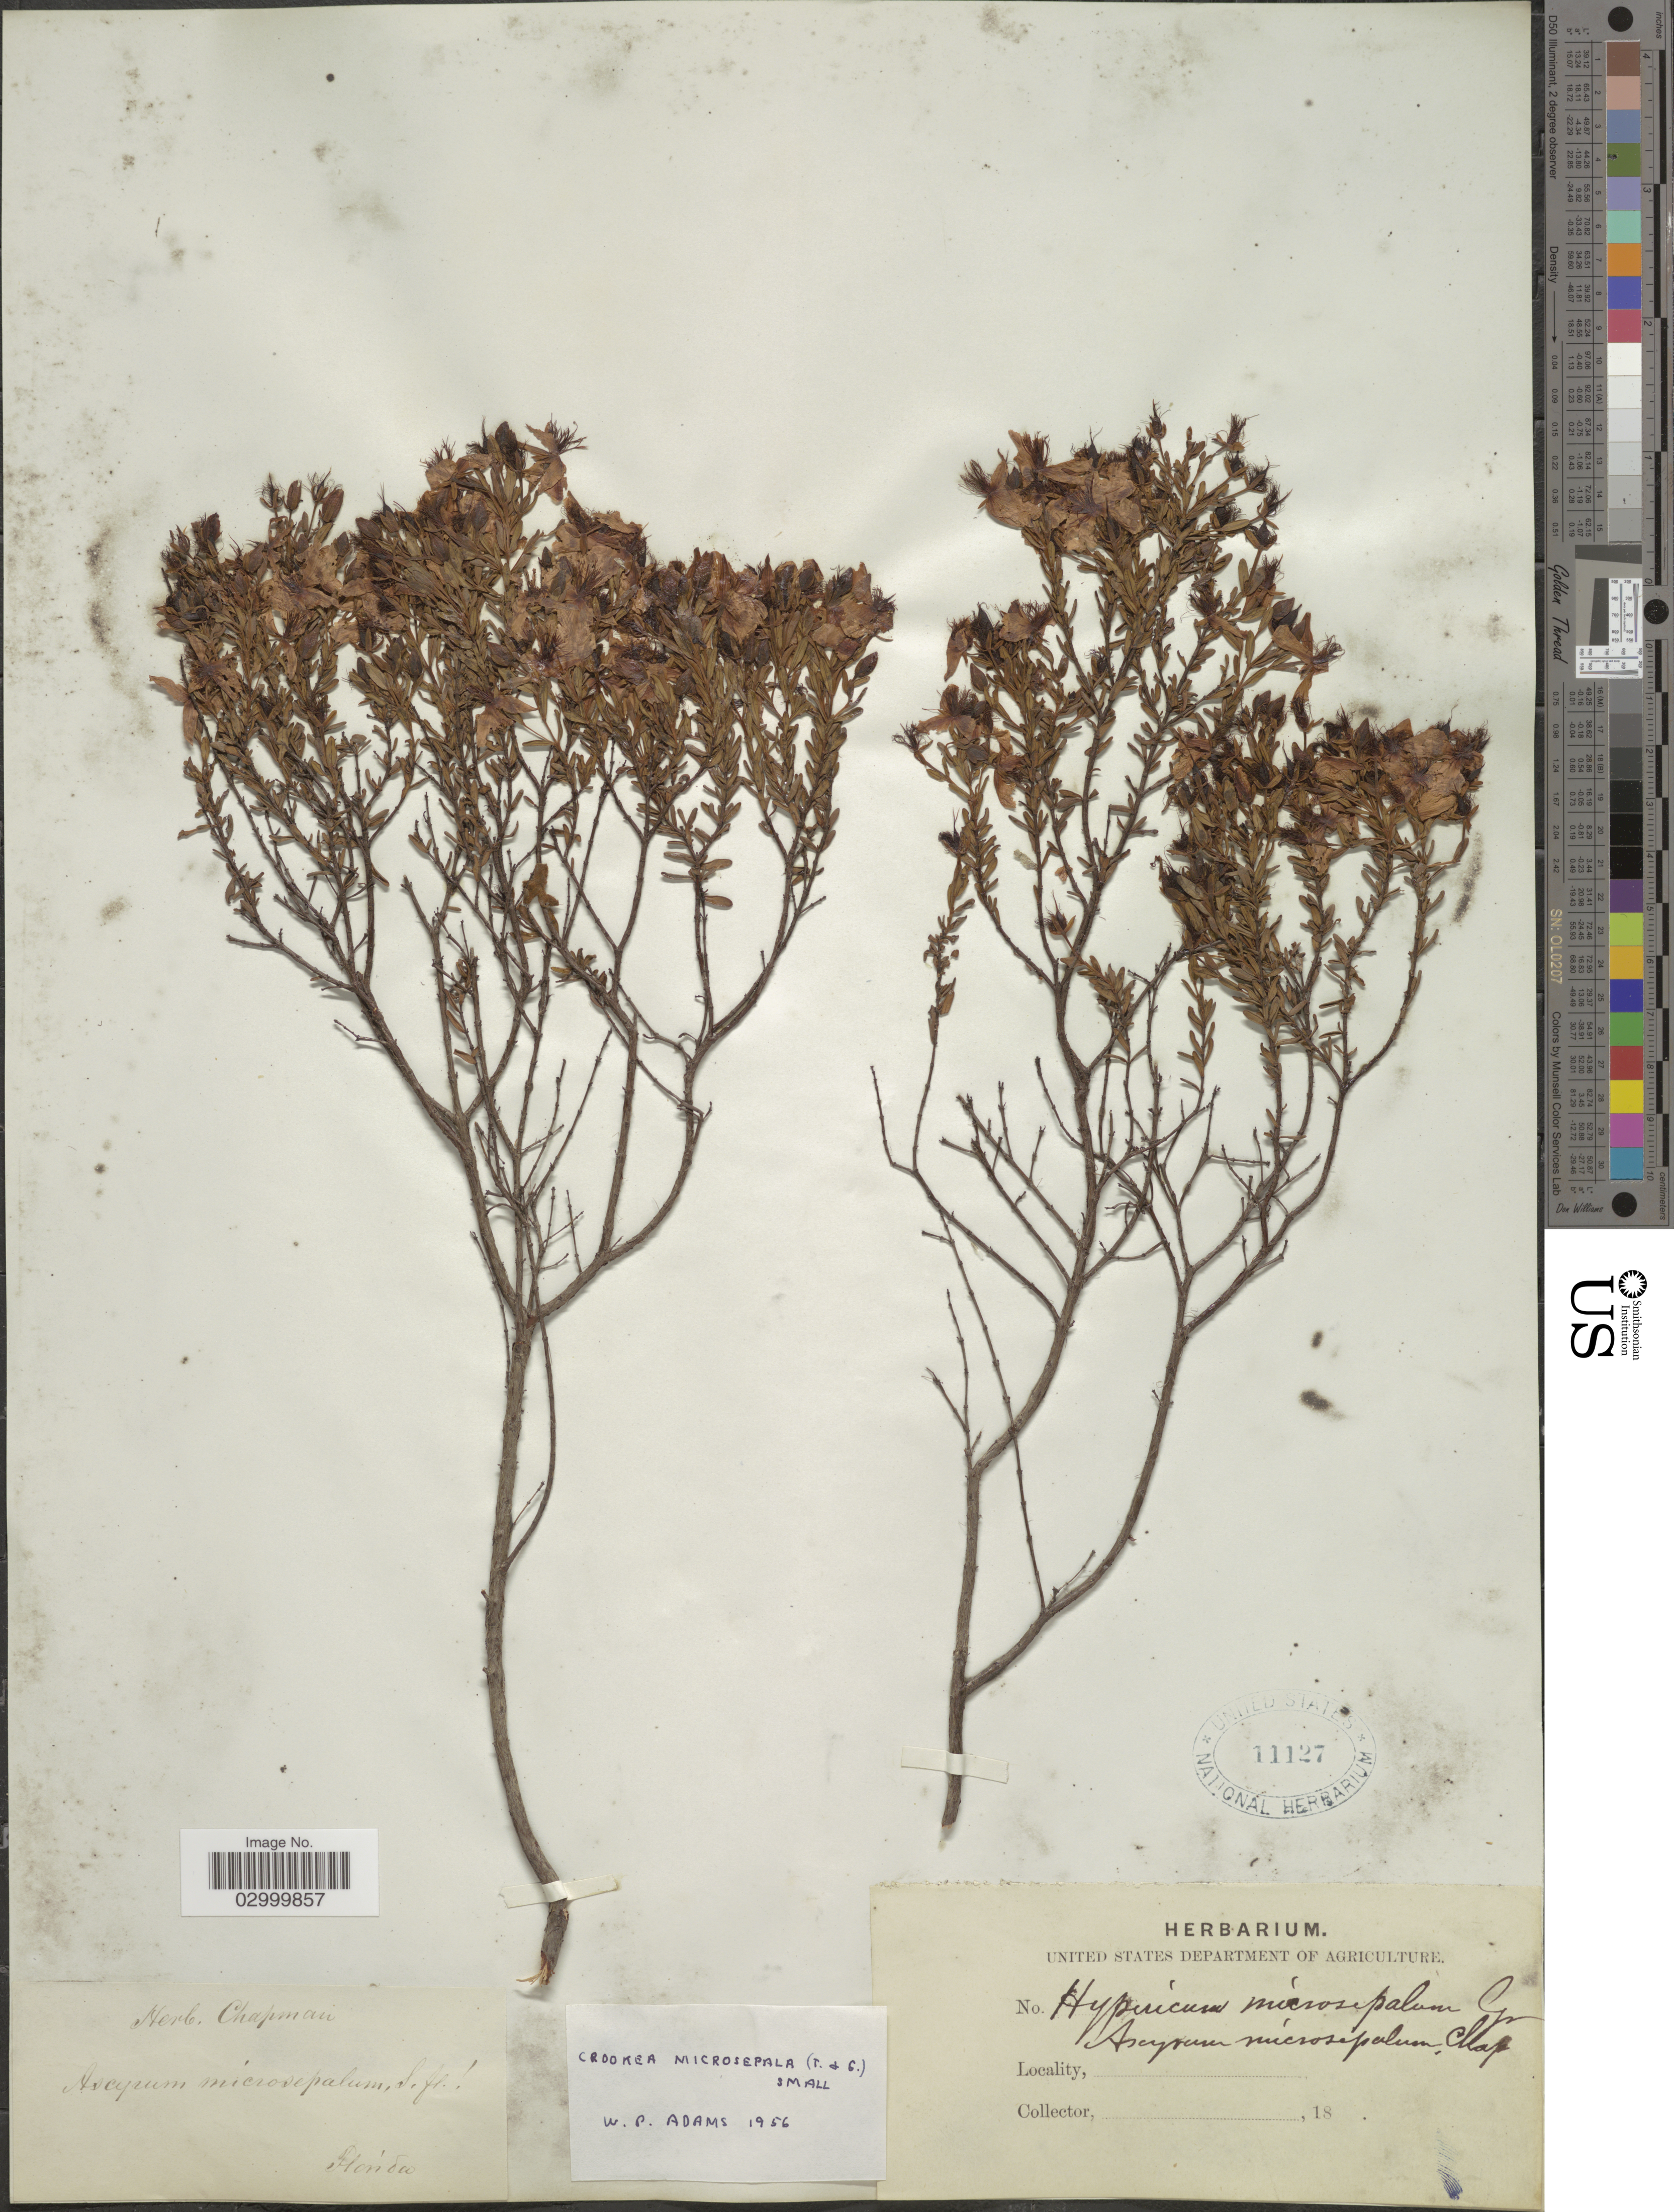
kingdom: Plantae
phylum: Tracheophyta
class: Magnoliopsida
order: Malpighiales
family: Hypericaceae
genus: Hypericum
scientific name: Hypericum microsepalum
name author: (Torr. & A. Gray) A. Gray ex S. Watson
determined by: Strong, Mark T., (BOT), Smithsonian Institution - National Museum of Natural History (UNITED STATES)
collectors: ex herb. Chapman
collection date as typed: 18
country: United States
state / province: Florida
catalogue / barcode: US 11127